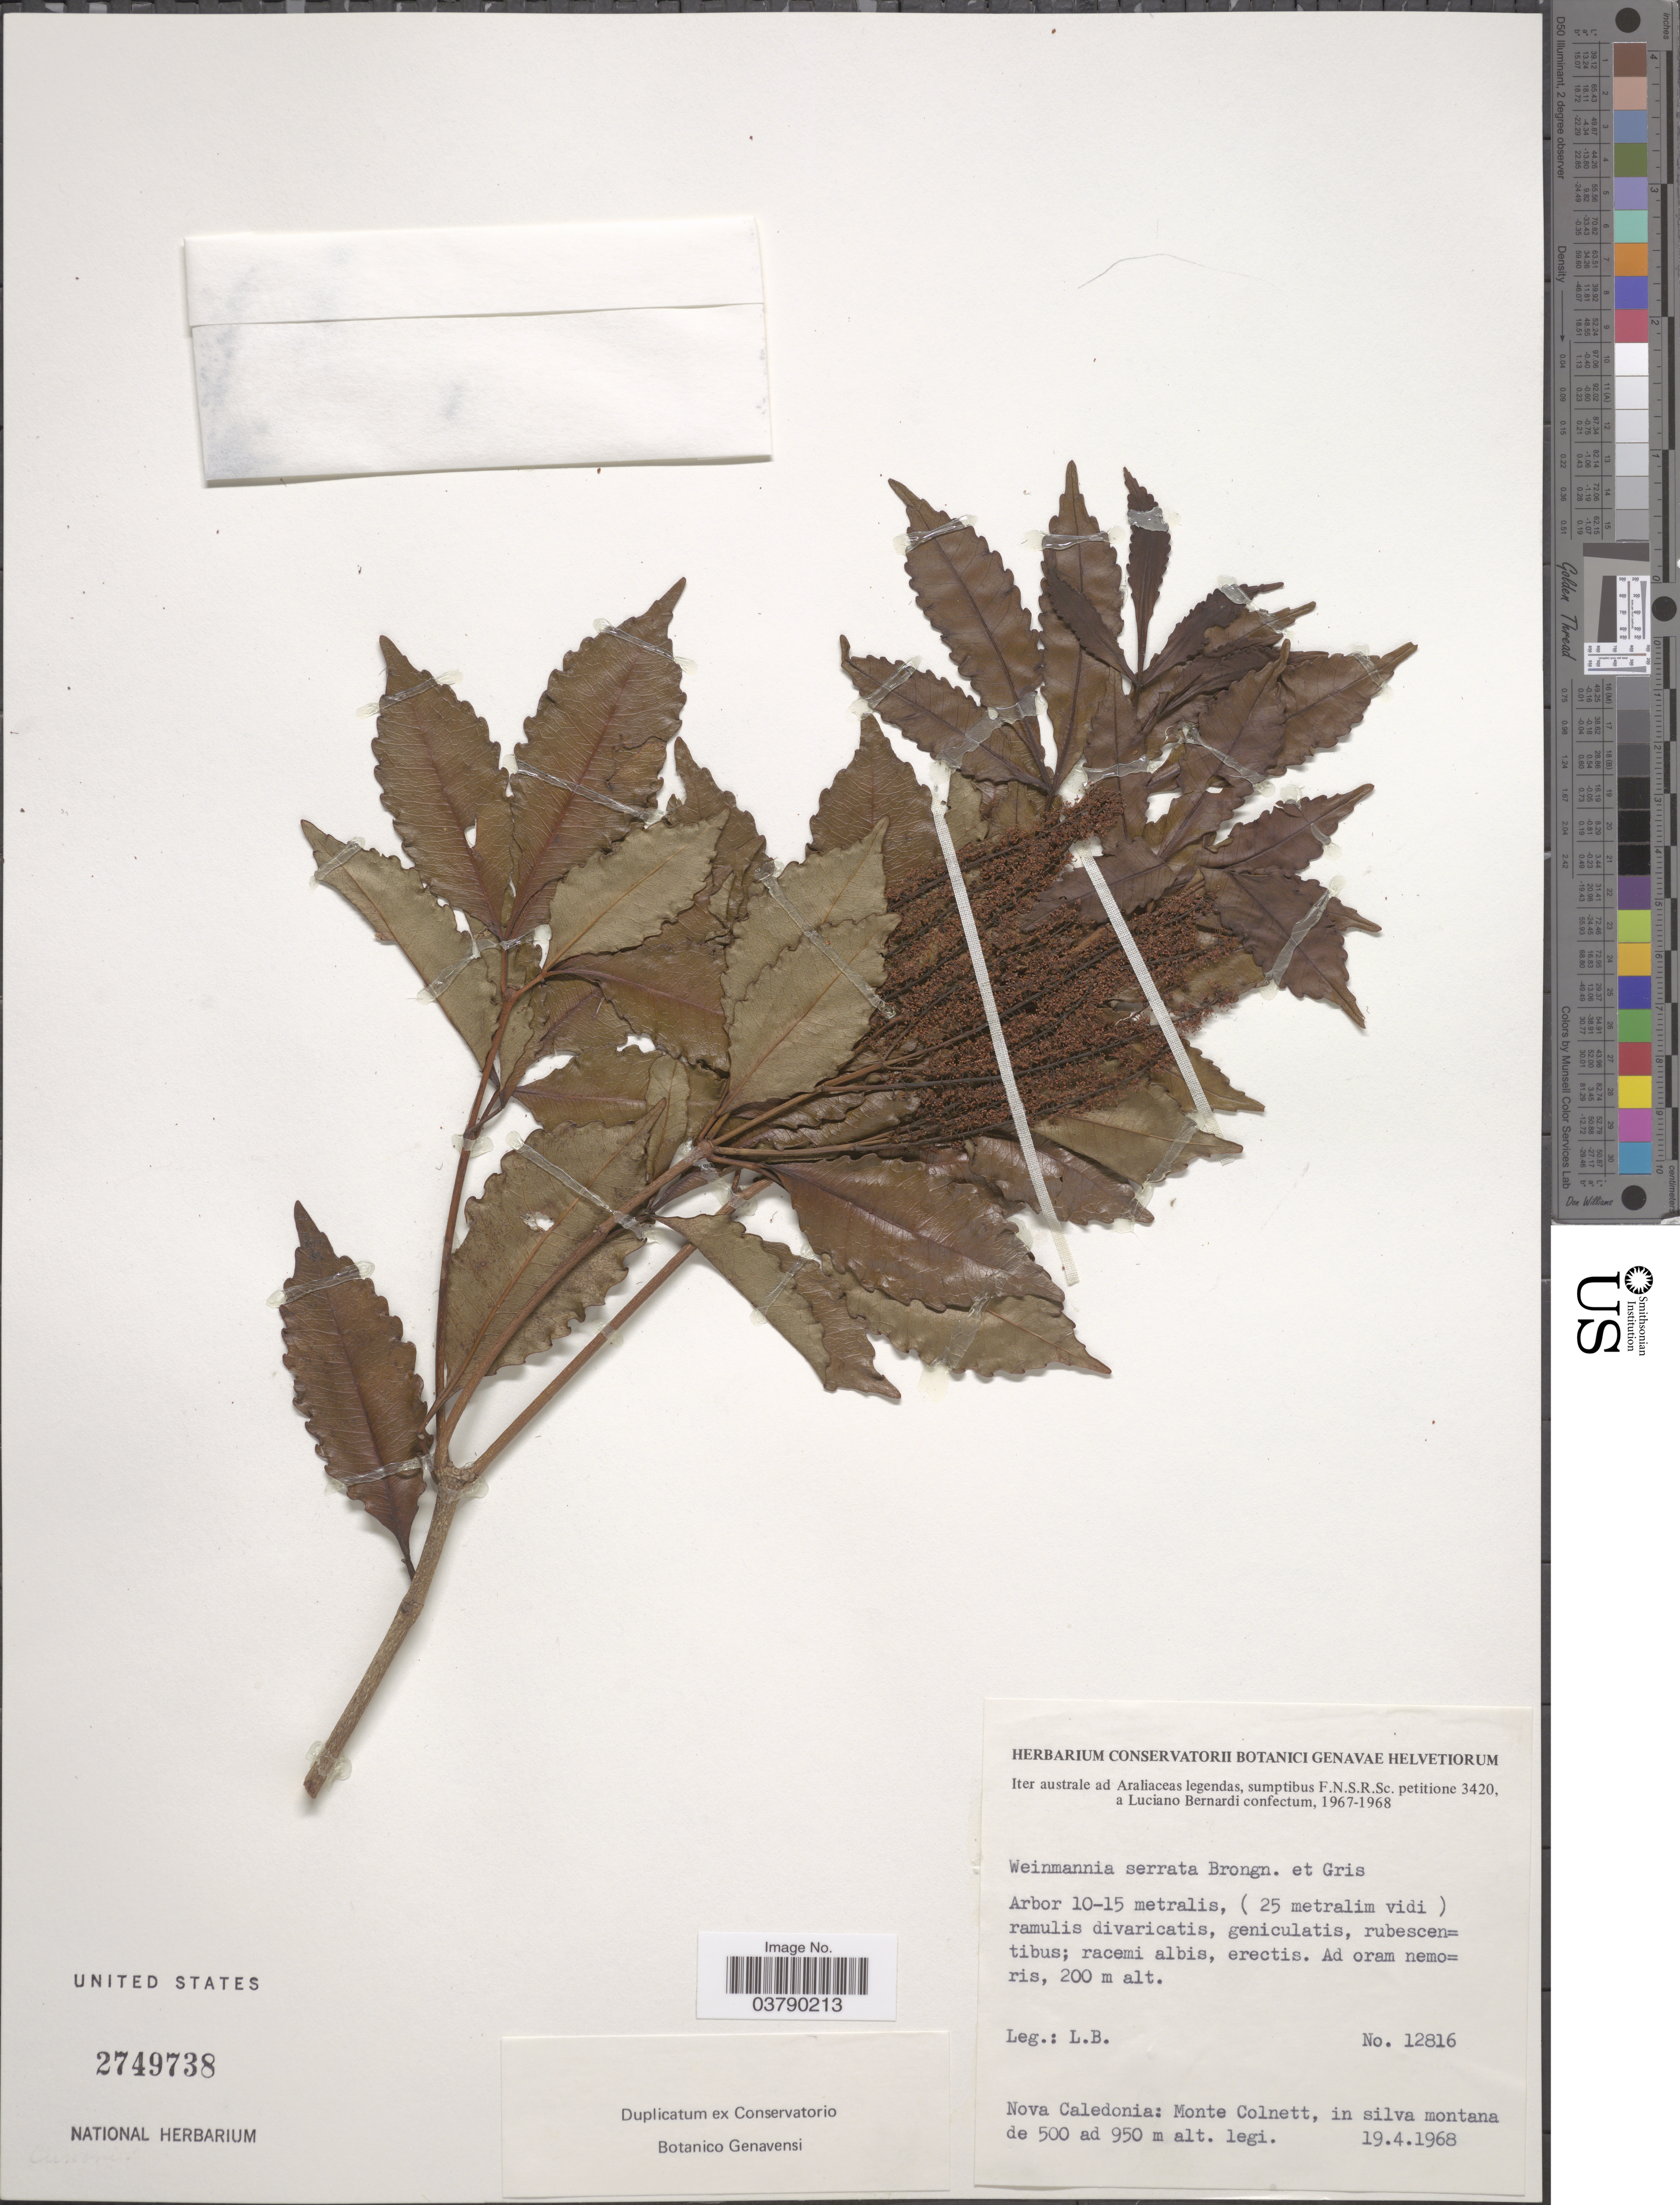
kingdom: Plantae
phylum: Tracheophyta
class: Magnoliopsida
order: Oxalidales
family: Cunoniaceae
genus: Pterophylla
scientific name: Pterophylla serrata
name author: (Brongn. & Gris) Pillon & H.C. Hopkins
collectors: L. Bernardi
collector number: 12816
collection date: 1968-04-19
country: New Caledonia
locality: Nova Caledonia: Monte Colnett.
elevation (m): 200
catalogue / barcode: US 2749738